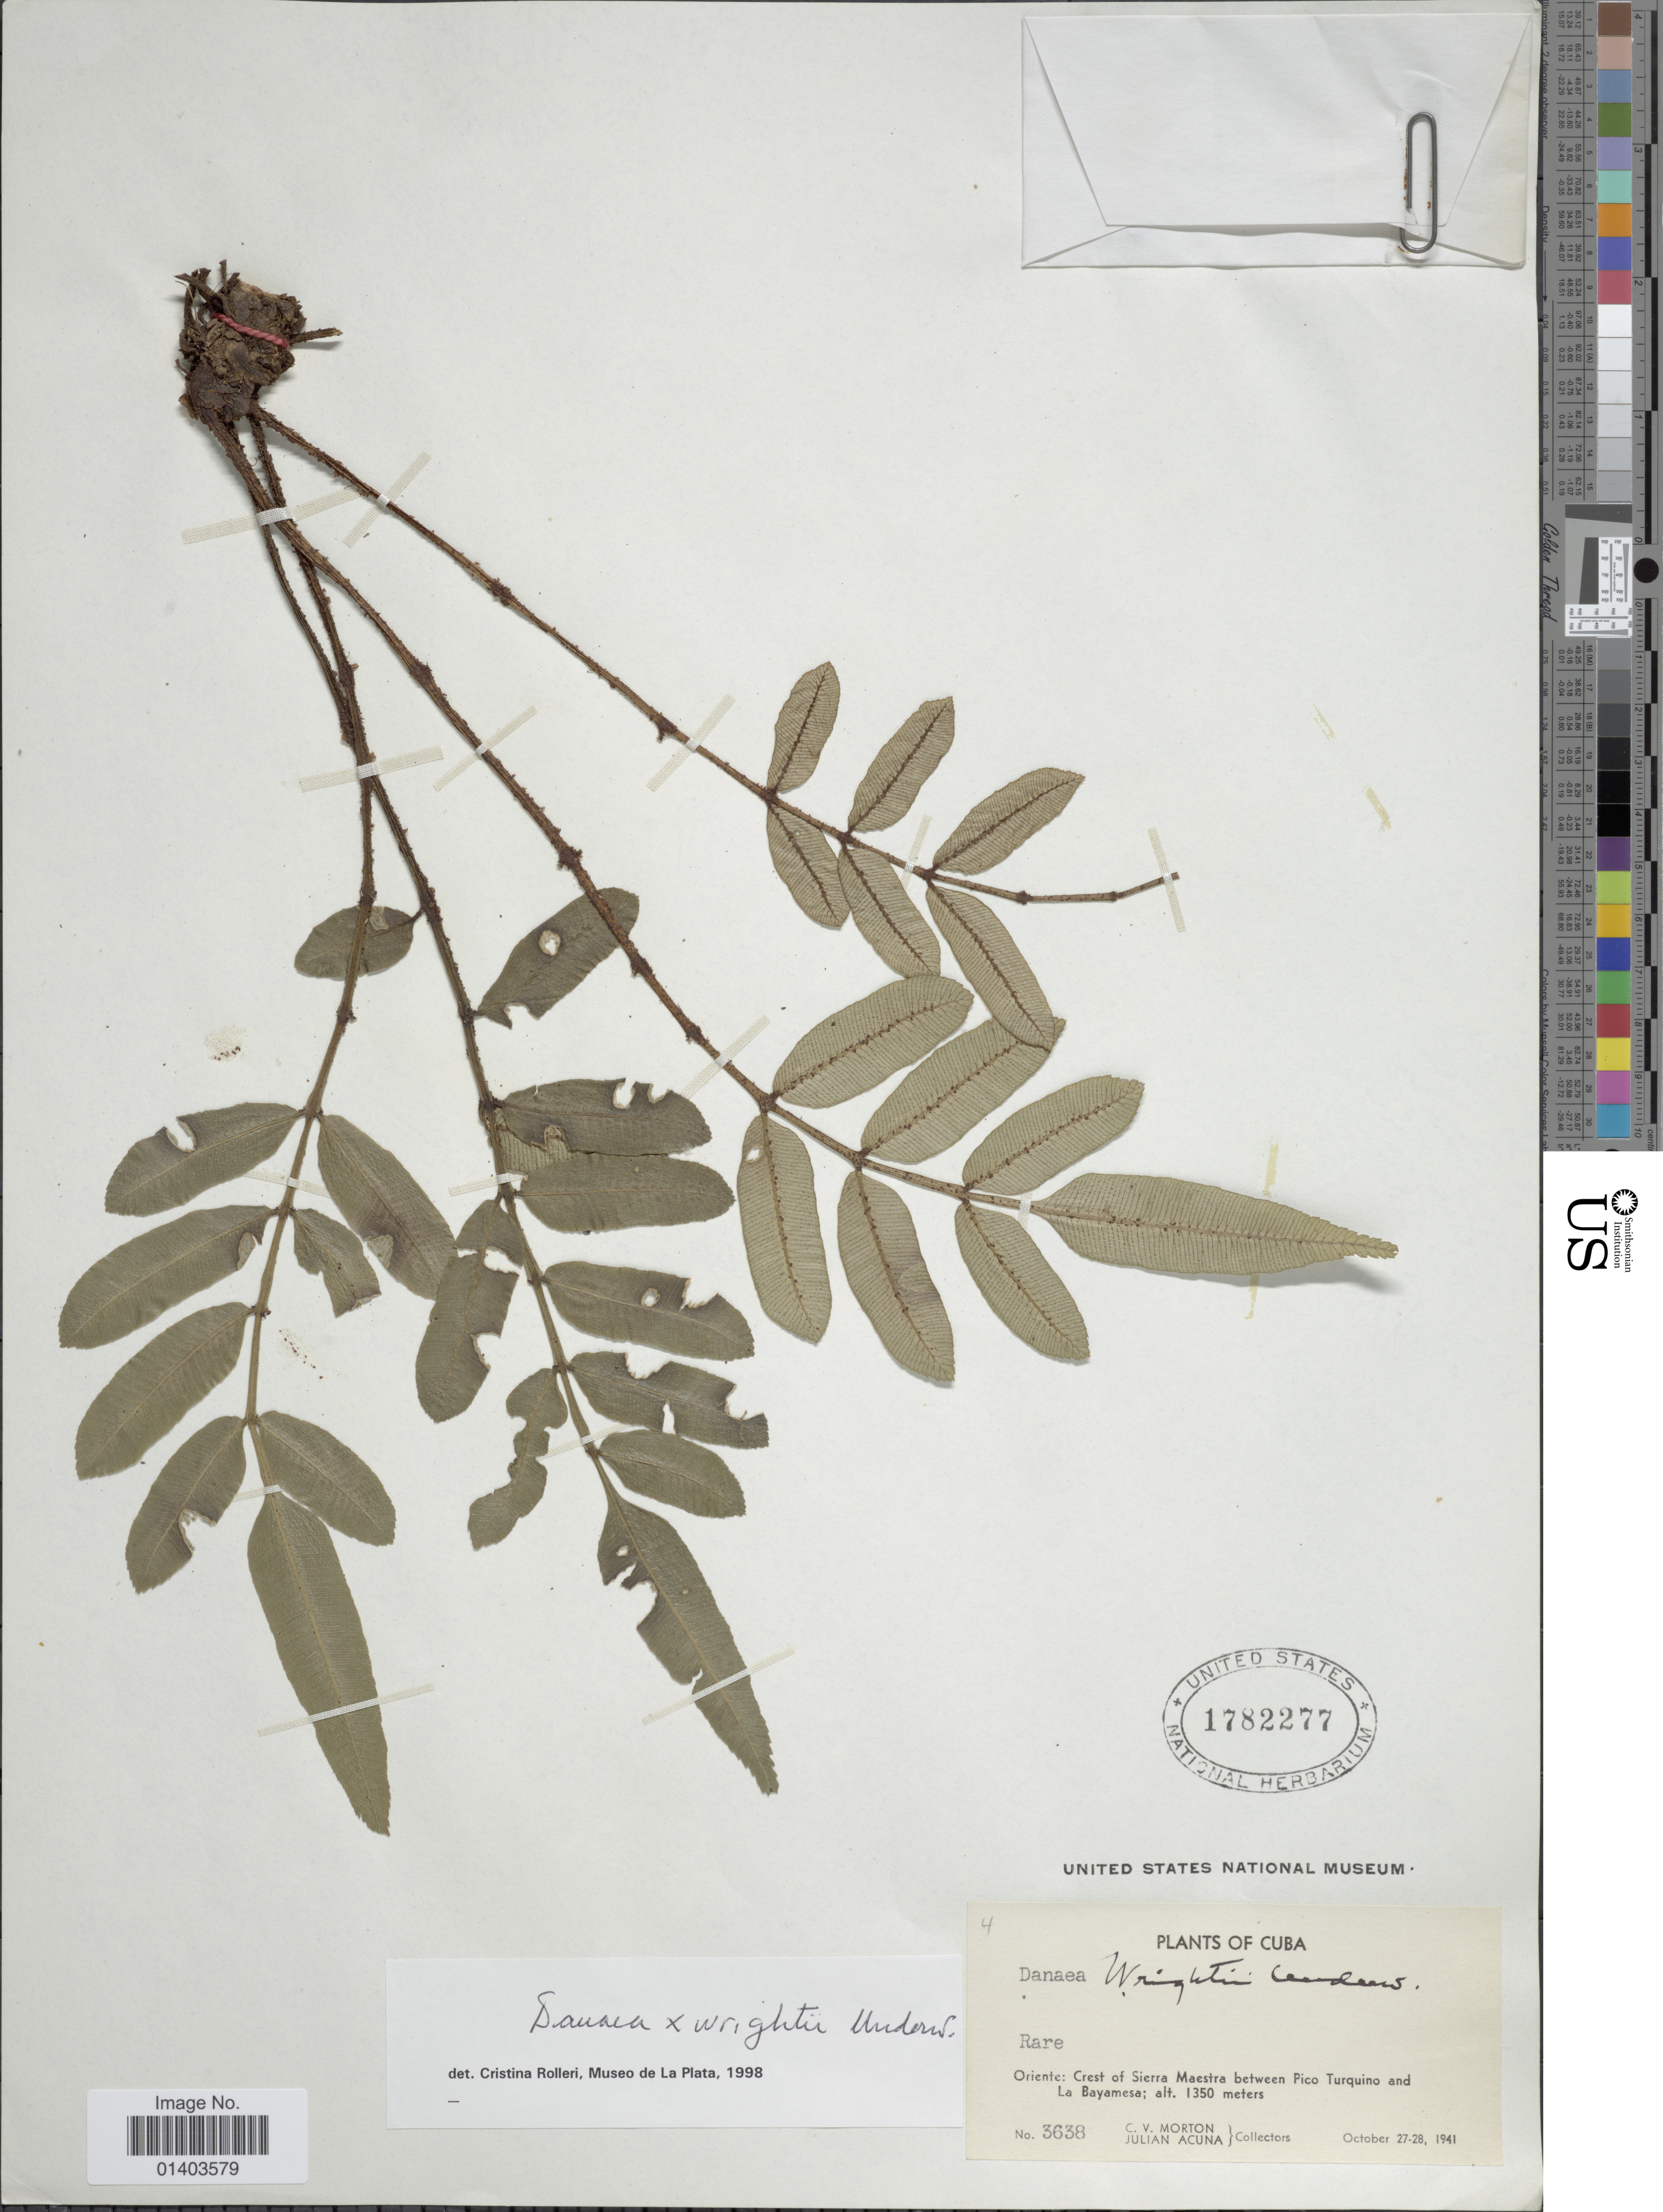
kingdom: Plantae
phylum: Tracheophyta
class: Polypodiopsida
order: Marattiales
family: Marattiaceae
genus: Danaea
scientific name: Danaea x wrightii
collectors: C. V. Morton & J. B. Acuña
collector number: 3638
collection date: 1941-10-27/1941-10-28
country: Cuba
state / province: Oriente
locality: Crest of Sierra Maestre between Pico Turquino and La Bayamesa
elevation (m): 1350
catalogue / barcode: US 1782277